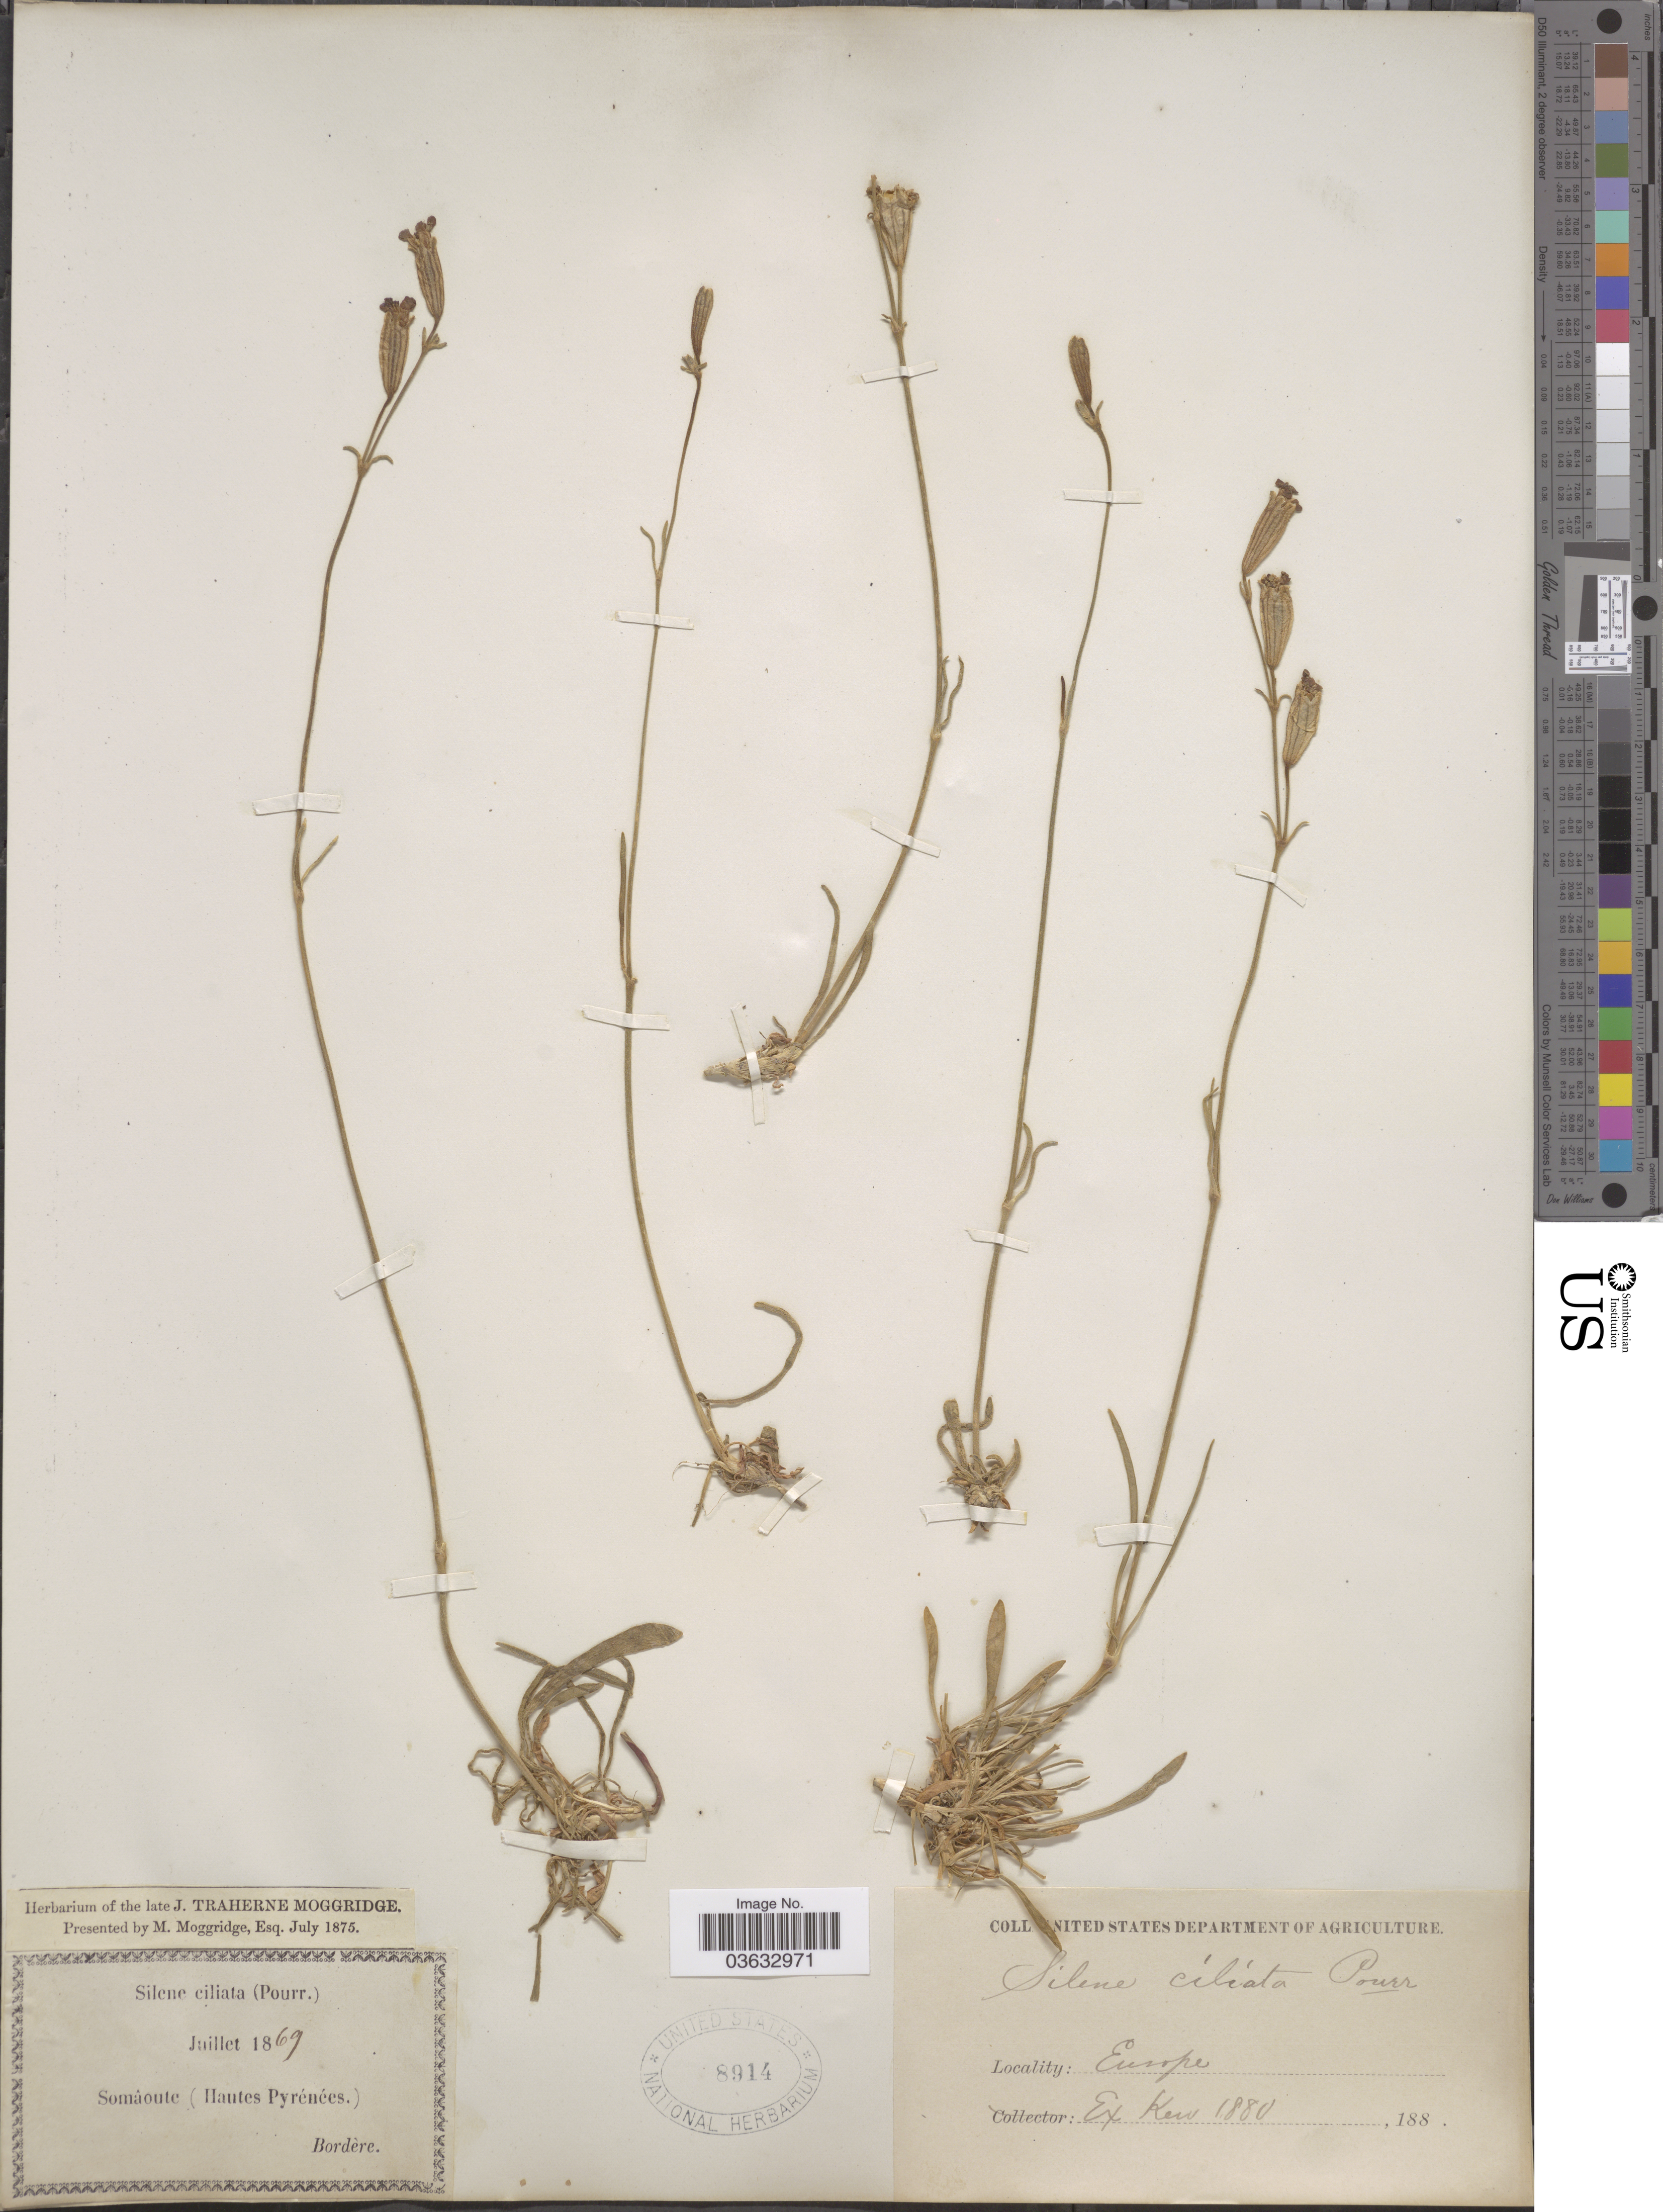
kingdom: Plantae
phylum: Tracheophyta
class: Magnoliopsida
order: Caryophyllales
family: Caryophyllaceae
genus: Silene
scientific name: Silene ciliata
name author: Pourr.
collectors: -. Bordère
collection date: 1869-07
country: France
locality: Somâoute (Hautes Pyrénées). Europe.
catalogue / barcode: US 8914